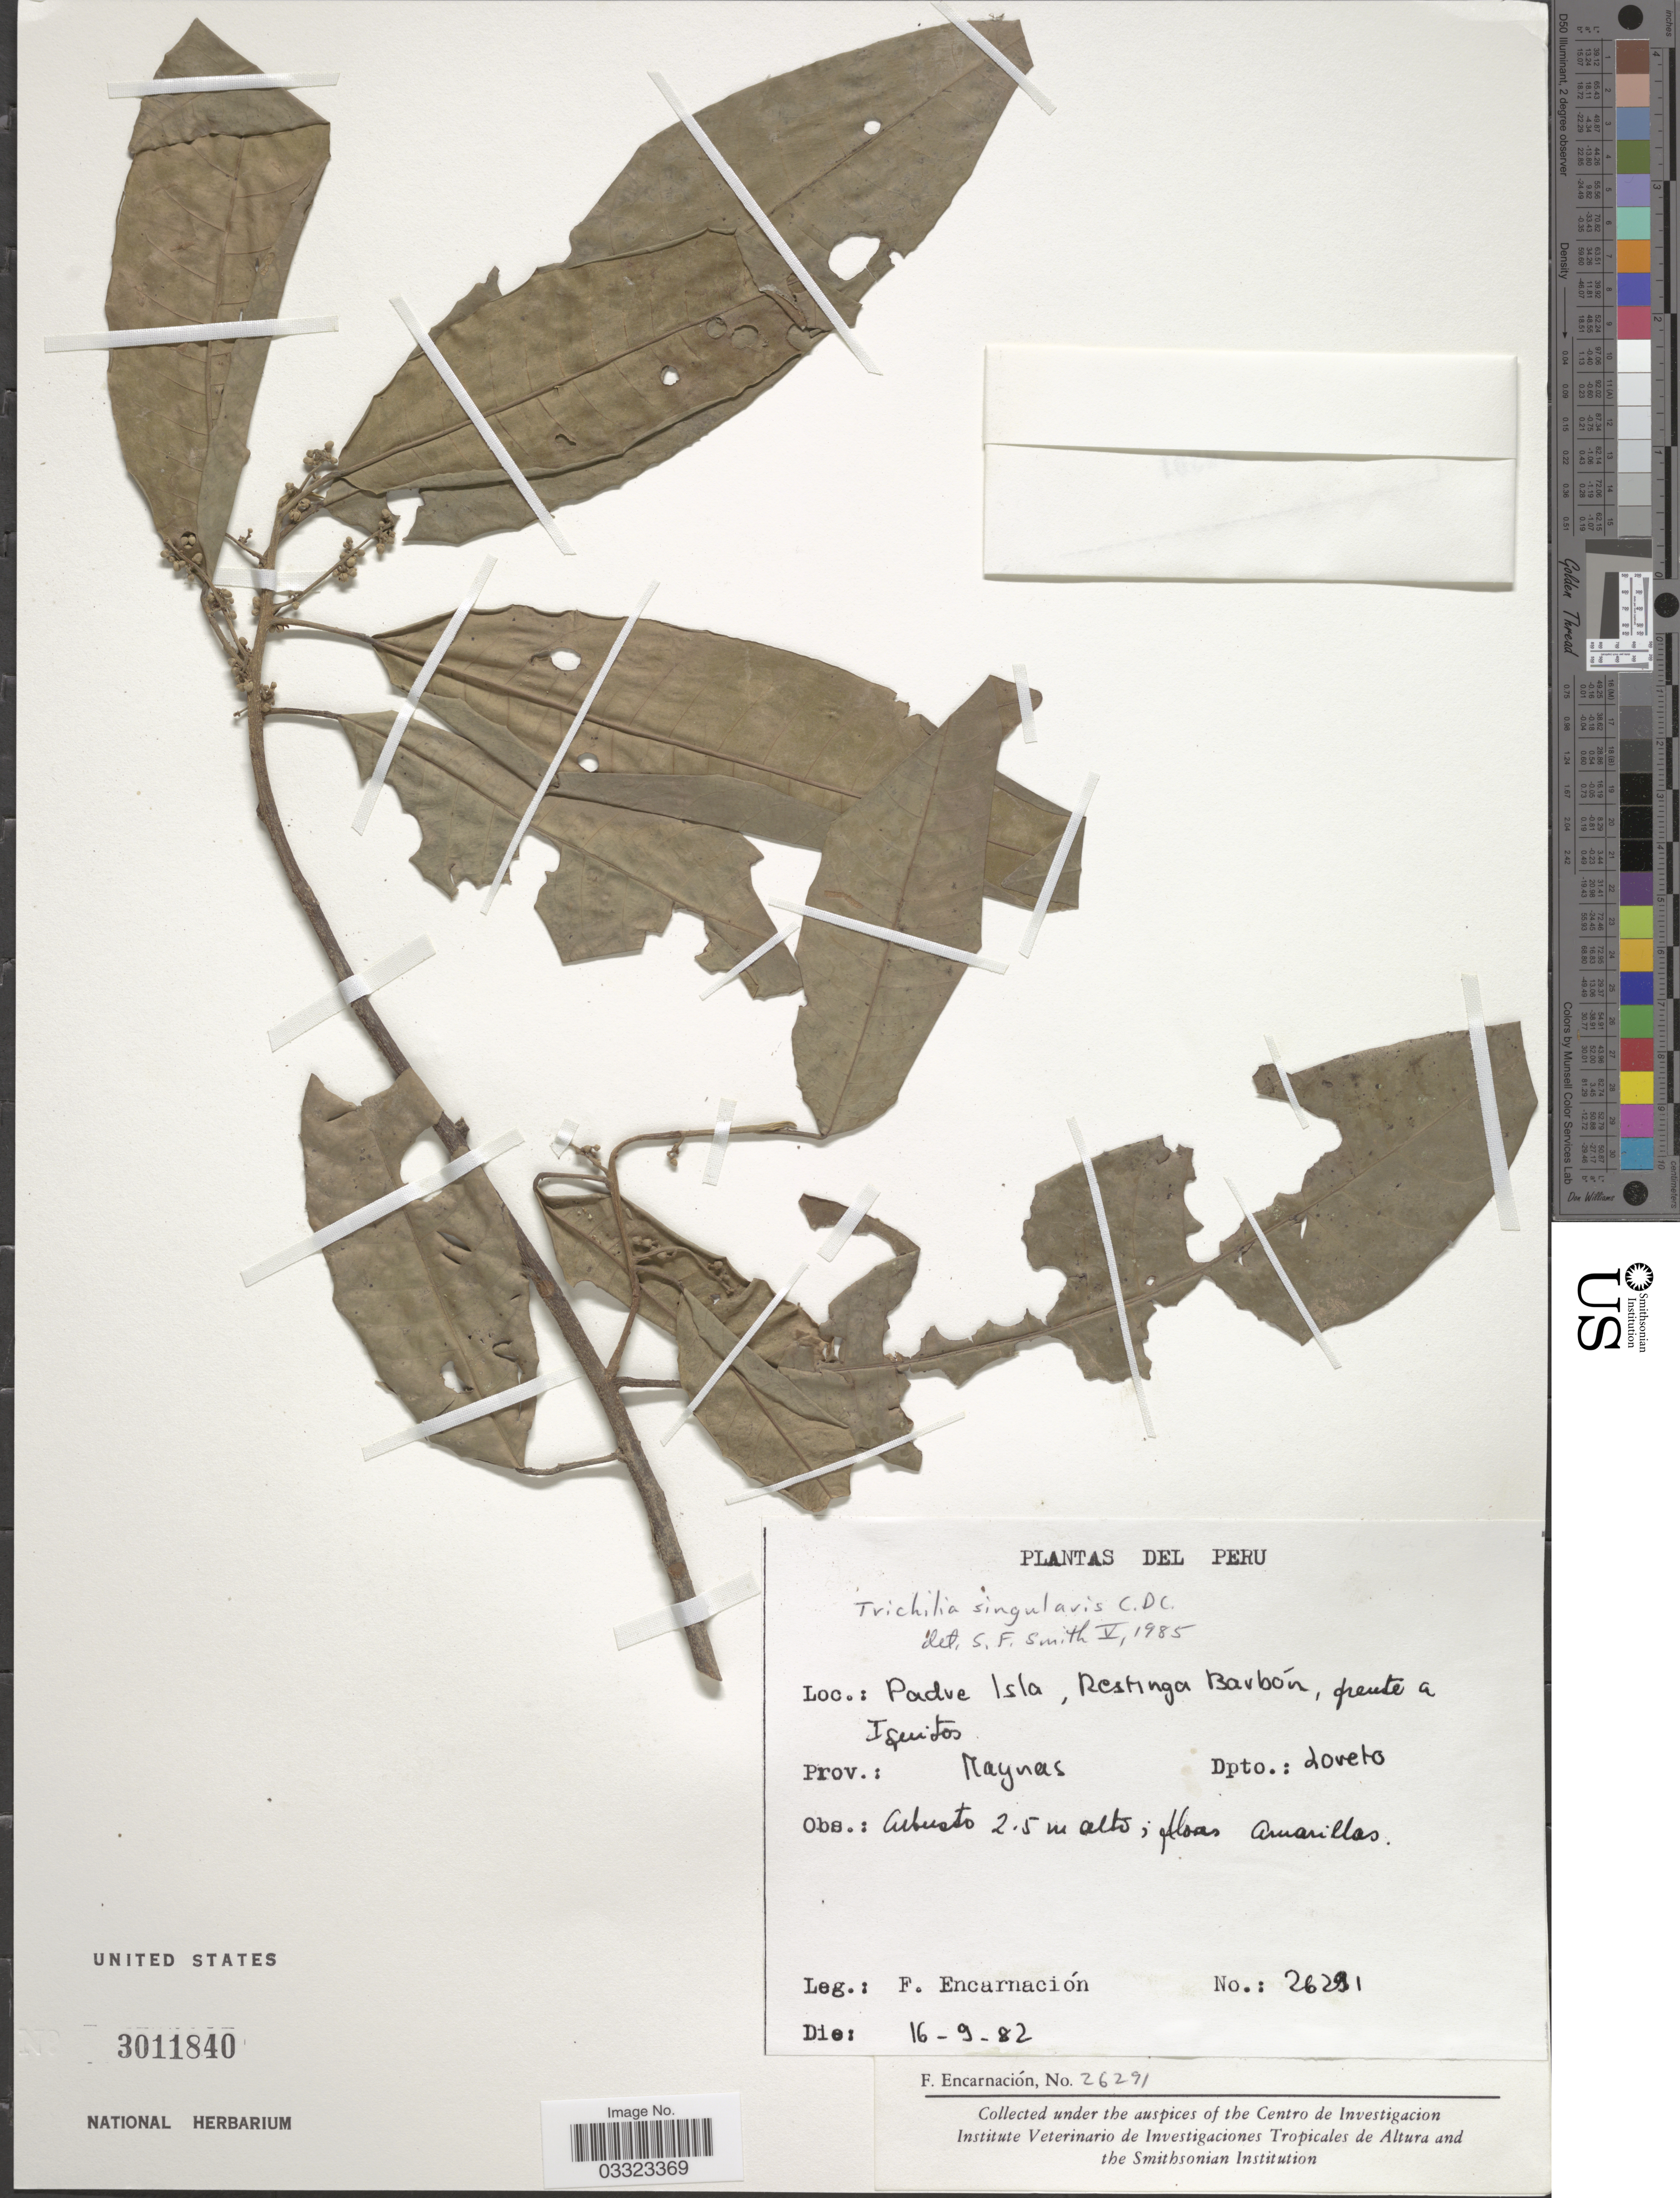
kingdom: Plantae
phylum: Tracheophyta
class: Magnoliopsida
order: Sapindales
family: Meliaceae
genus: Trichilia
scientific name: Trichilia singularis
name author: C. DC.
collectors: F. Encarnación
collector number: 26291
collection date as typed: Transcribed d/m/y: 16/9/82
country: Peru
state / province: Loreto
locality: Padre Isla, Restinga Barbón, frente a Iquitos, Prov.: Maynas, Dpto.: Loreto.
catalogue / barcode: US 3011840